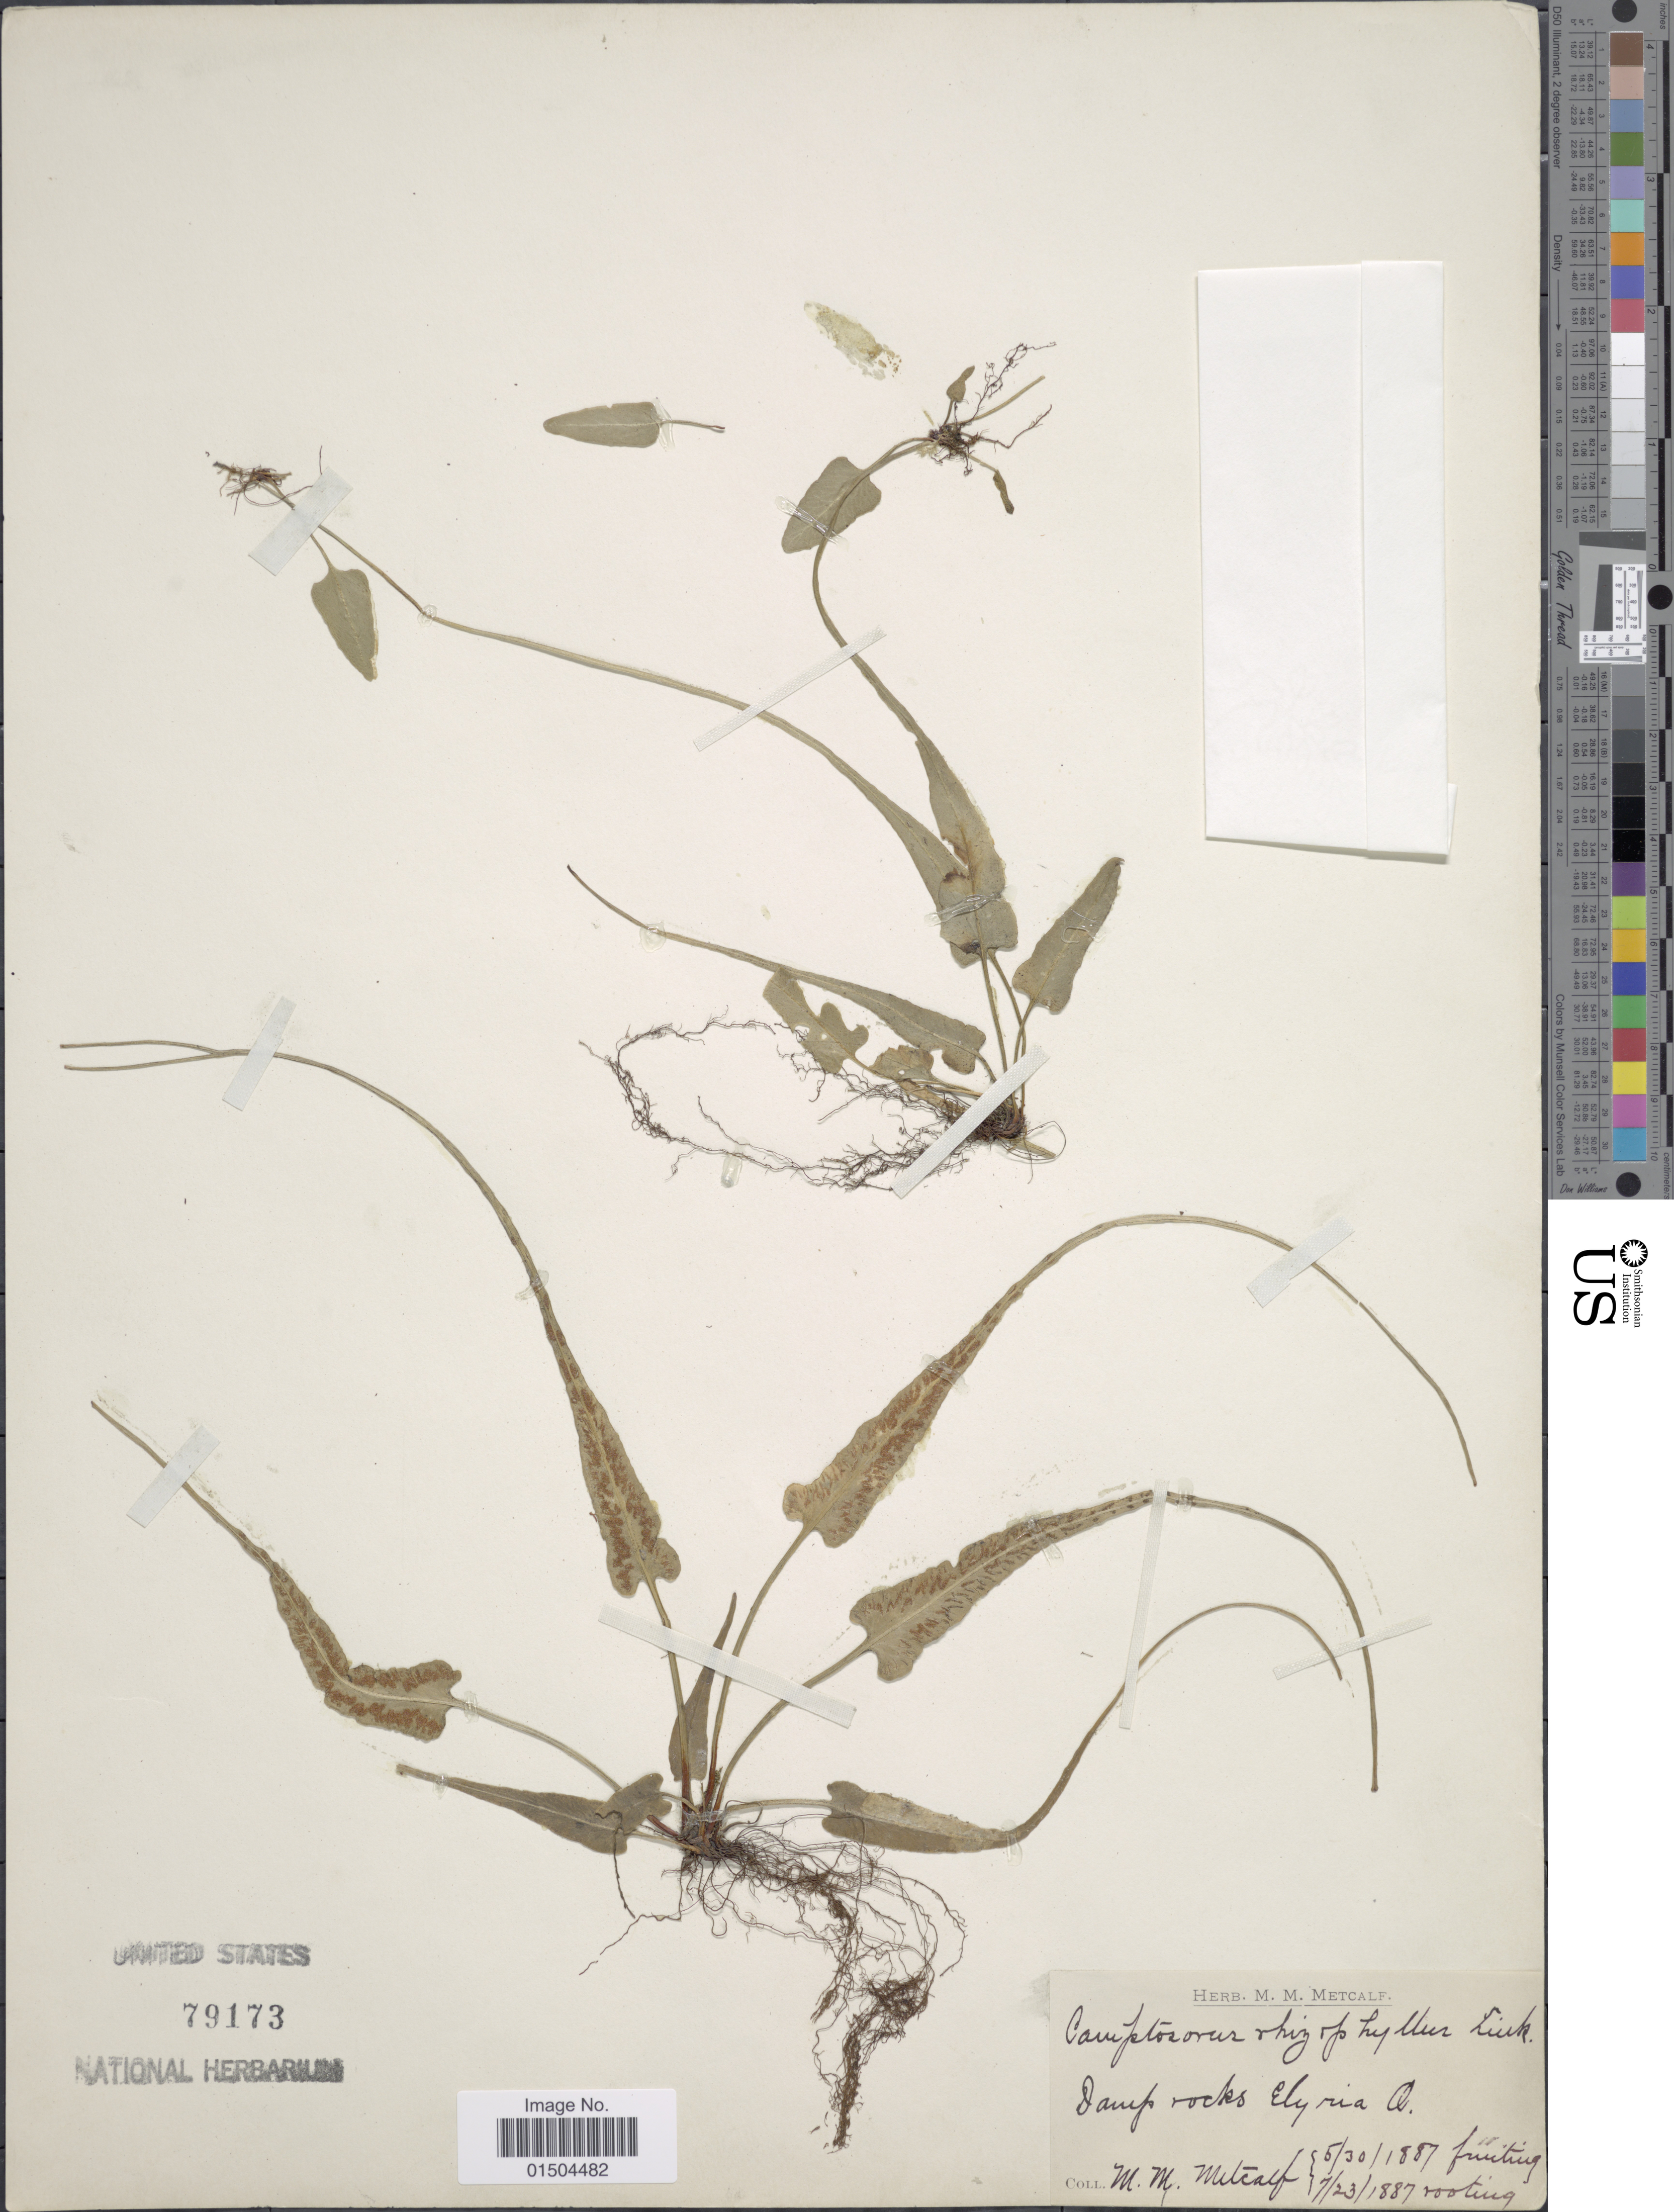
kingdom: Plantae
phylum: Tracheophyta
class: Polypodiopsida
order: Polypodiales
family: Aspleniaceae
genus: Asplenium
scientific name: Asplenium rhizophyllum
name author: L.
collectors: M. Metcalf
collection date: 1887-05-30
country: United States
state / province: Ohio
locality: Damp rocks Elyria O.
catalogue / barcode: US 79173